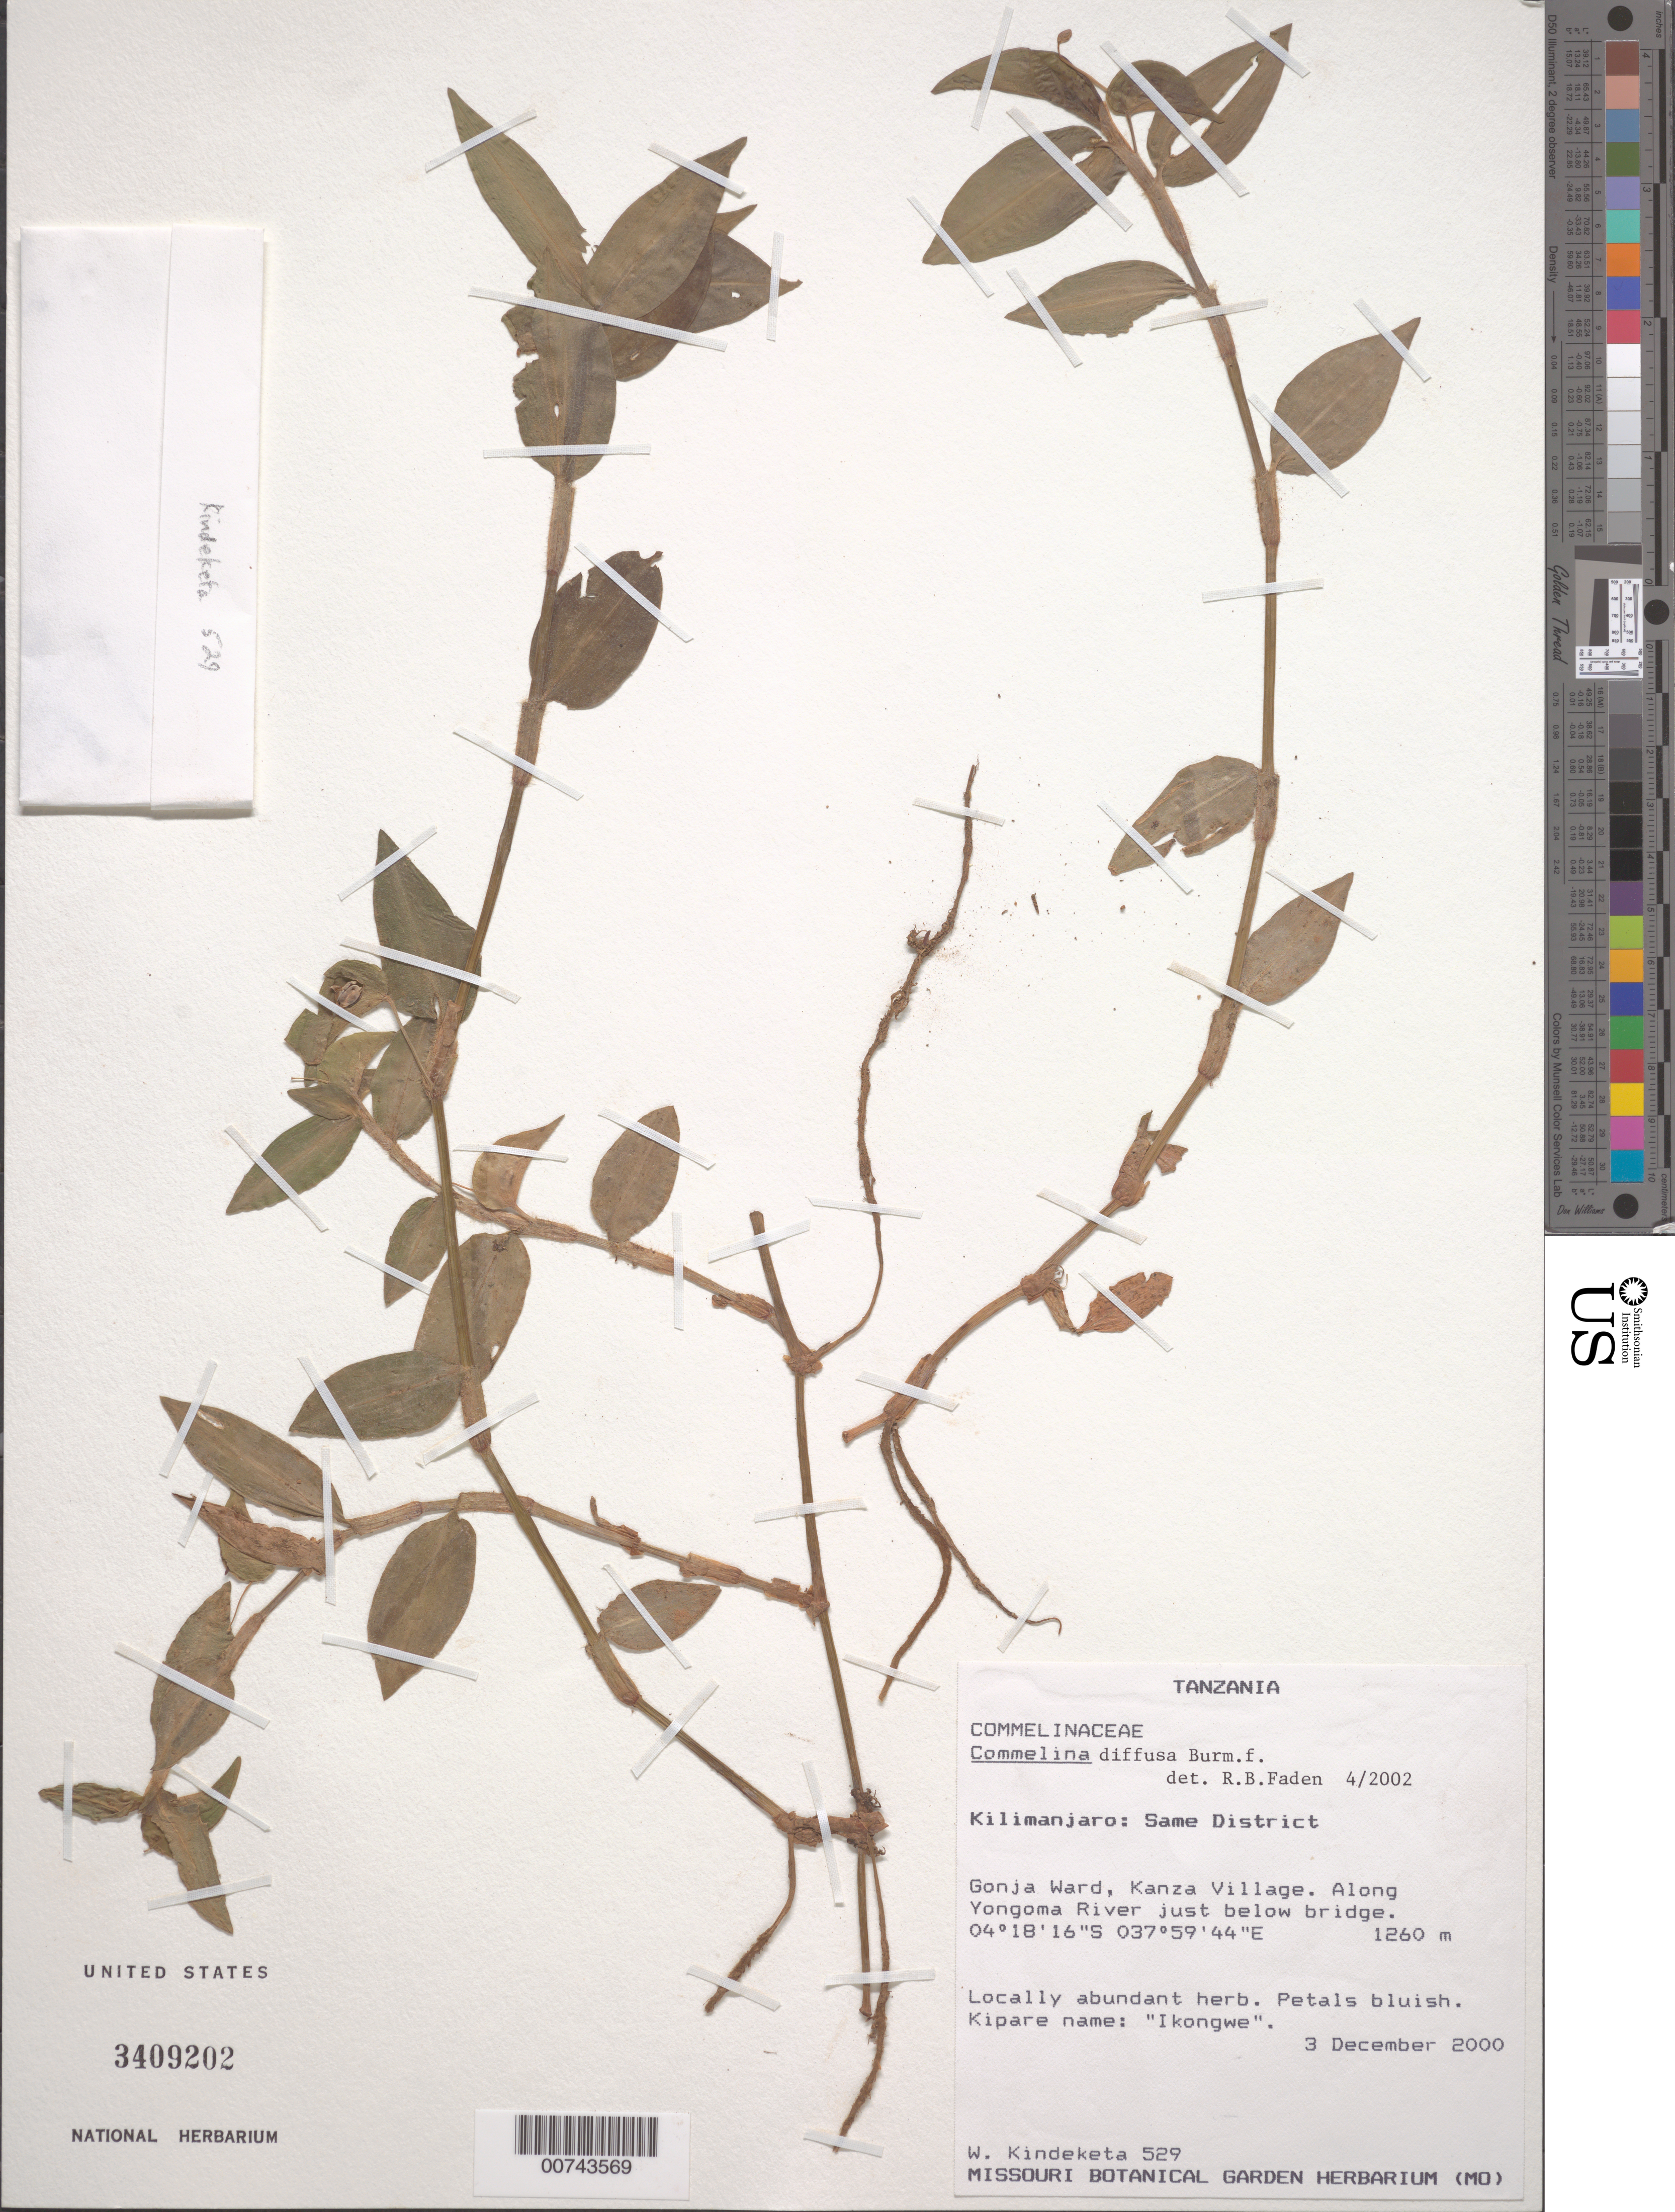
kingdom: Plantae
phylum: Tracheophyta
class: Liliopsida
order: Commelinales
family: Commelinaceae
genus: Commelina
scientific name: Commelina diffusa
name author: Burm. f.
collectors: W. Kindeketa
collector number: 529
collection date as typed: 03 Dec 2001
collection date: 2001-12-03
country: Tanzania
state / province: Kilimanjaro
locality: Gonja Ward, Kanza Village, along Yongoma River.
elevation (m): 1260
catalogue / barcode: US 3409202